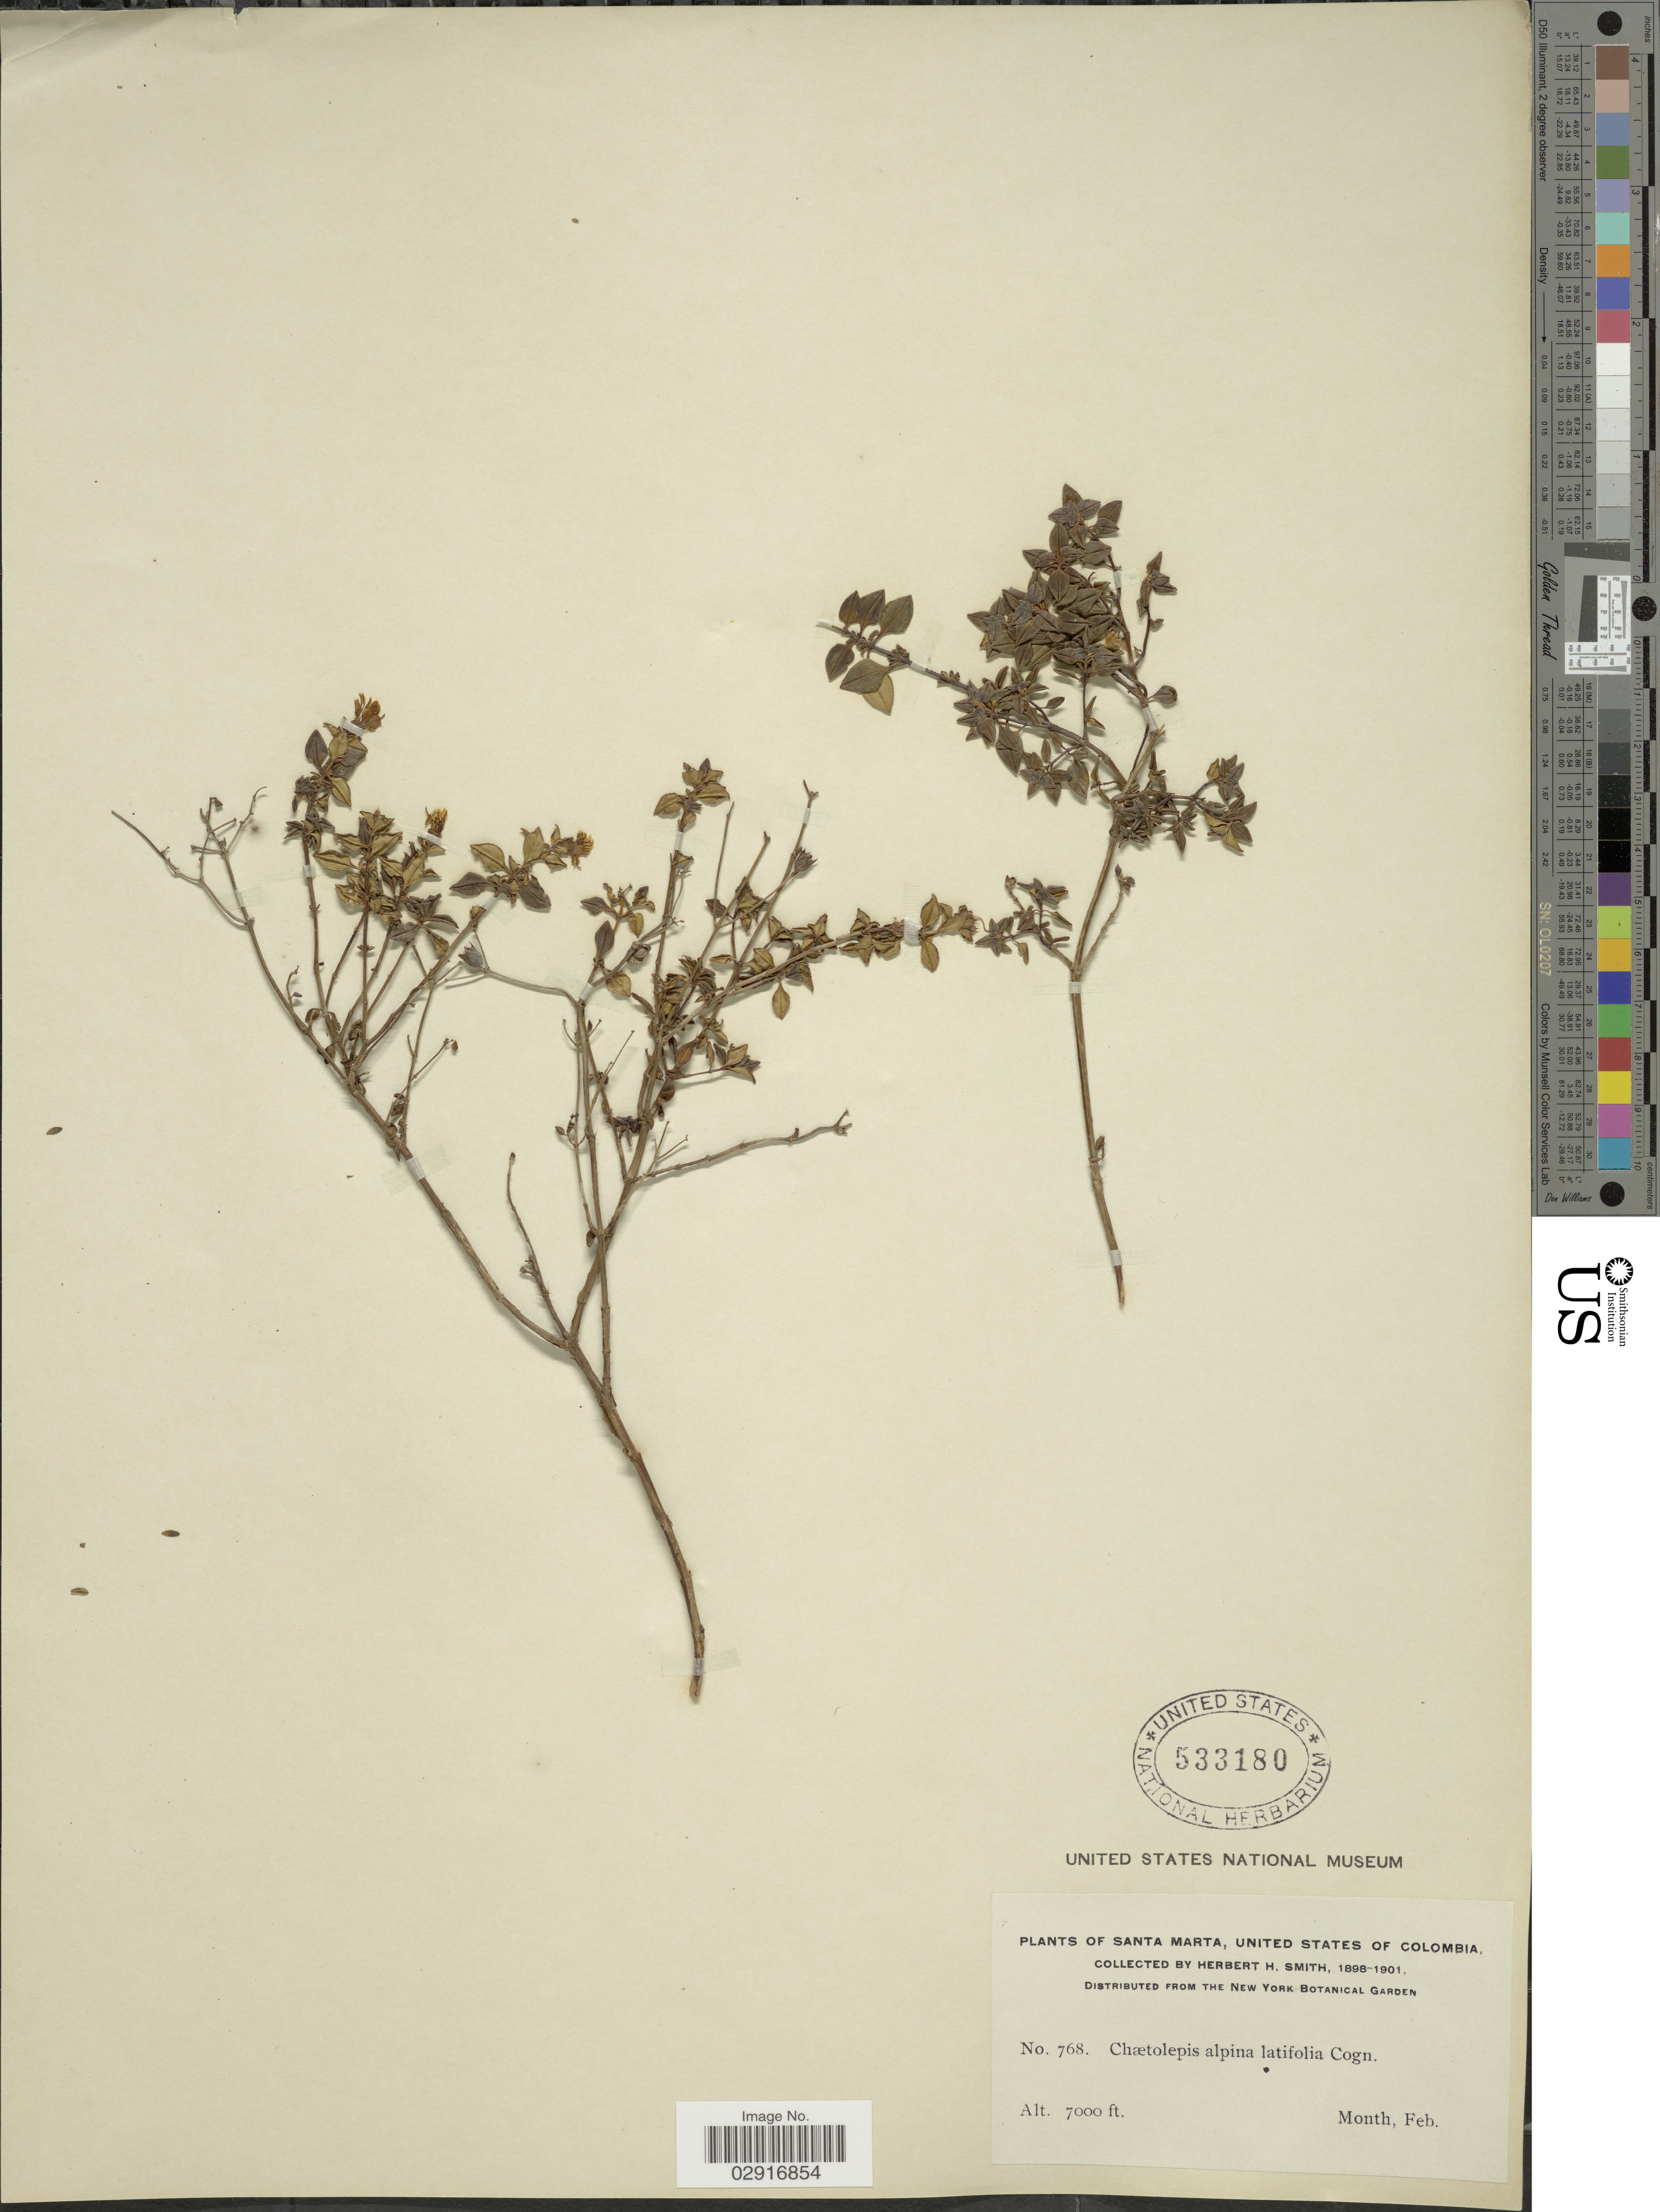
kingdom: Plantae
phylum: Tracheophyta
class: Magnoliopsida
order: Myrtales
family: Melastomataceae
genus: Chaetolepis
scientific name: Chaetolepis alpina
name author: Naudin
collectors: Herbert H. Smith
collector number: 768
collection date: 1898-02/1901-02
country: Colombia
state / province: Magdalena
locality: Santa Marta, United States of Colombia.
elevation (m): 2134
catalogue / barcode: US 533180